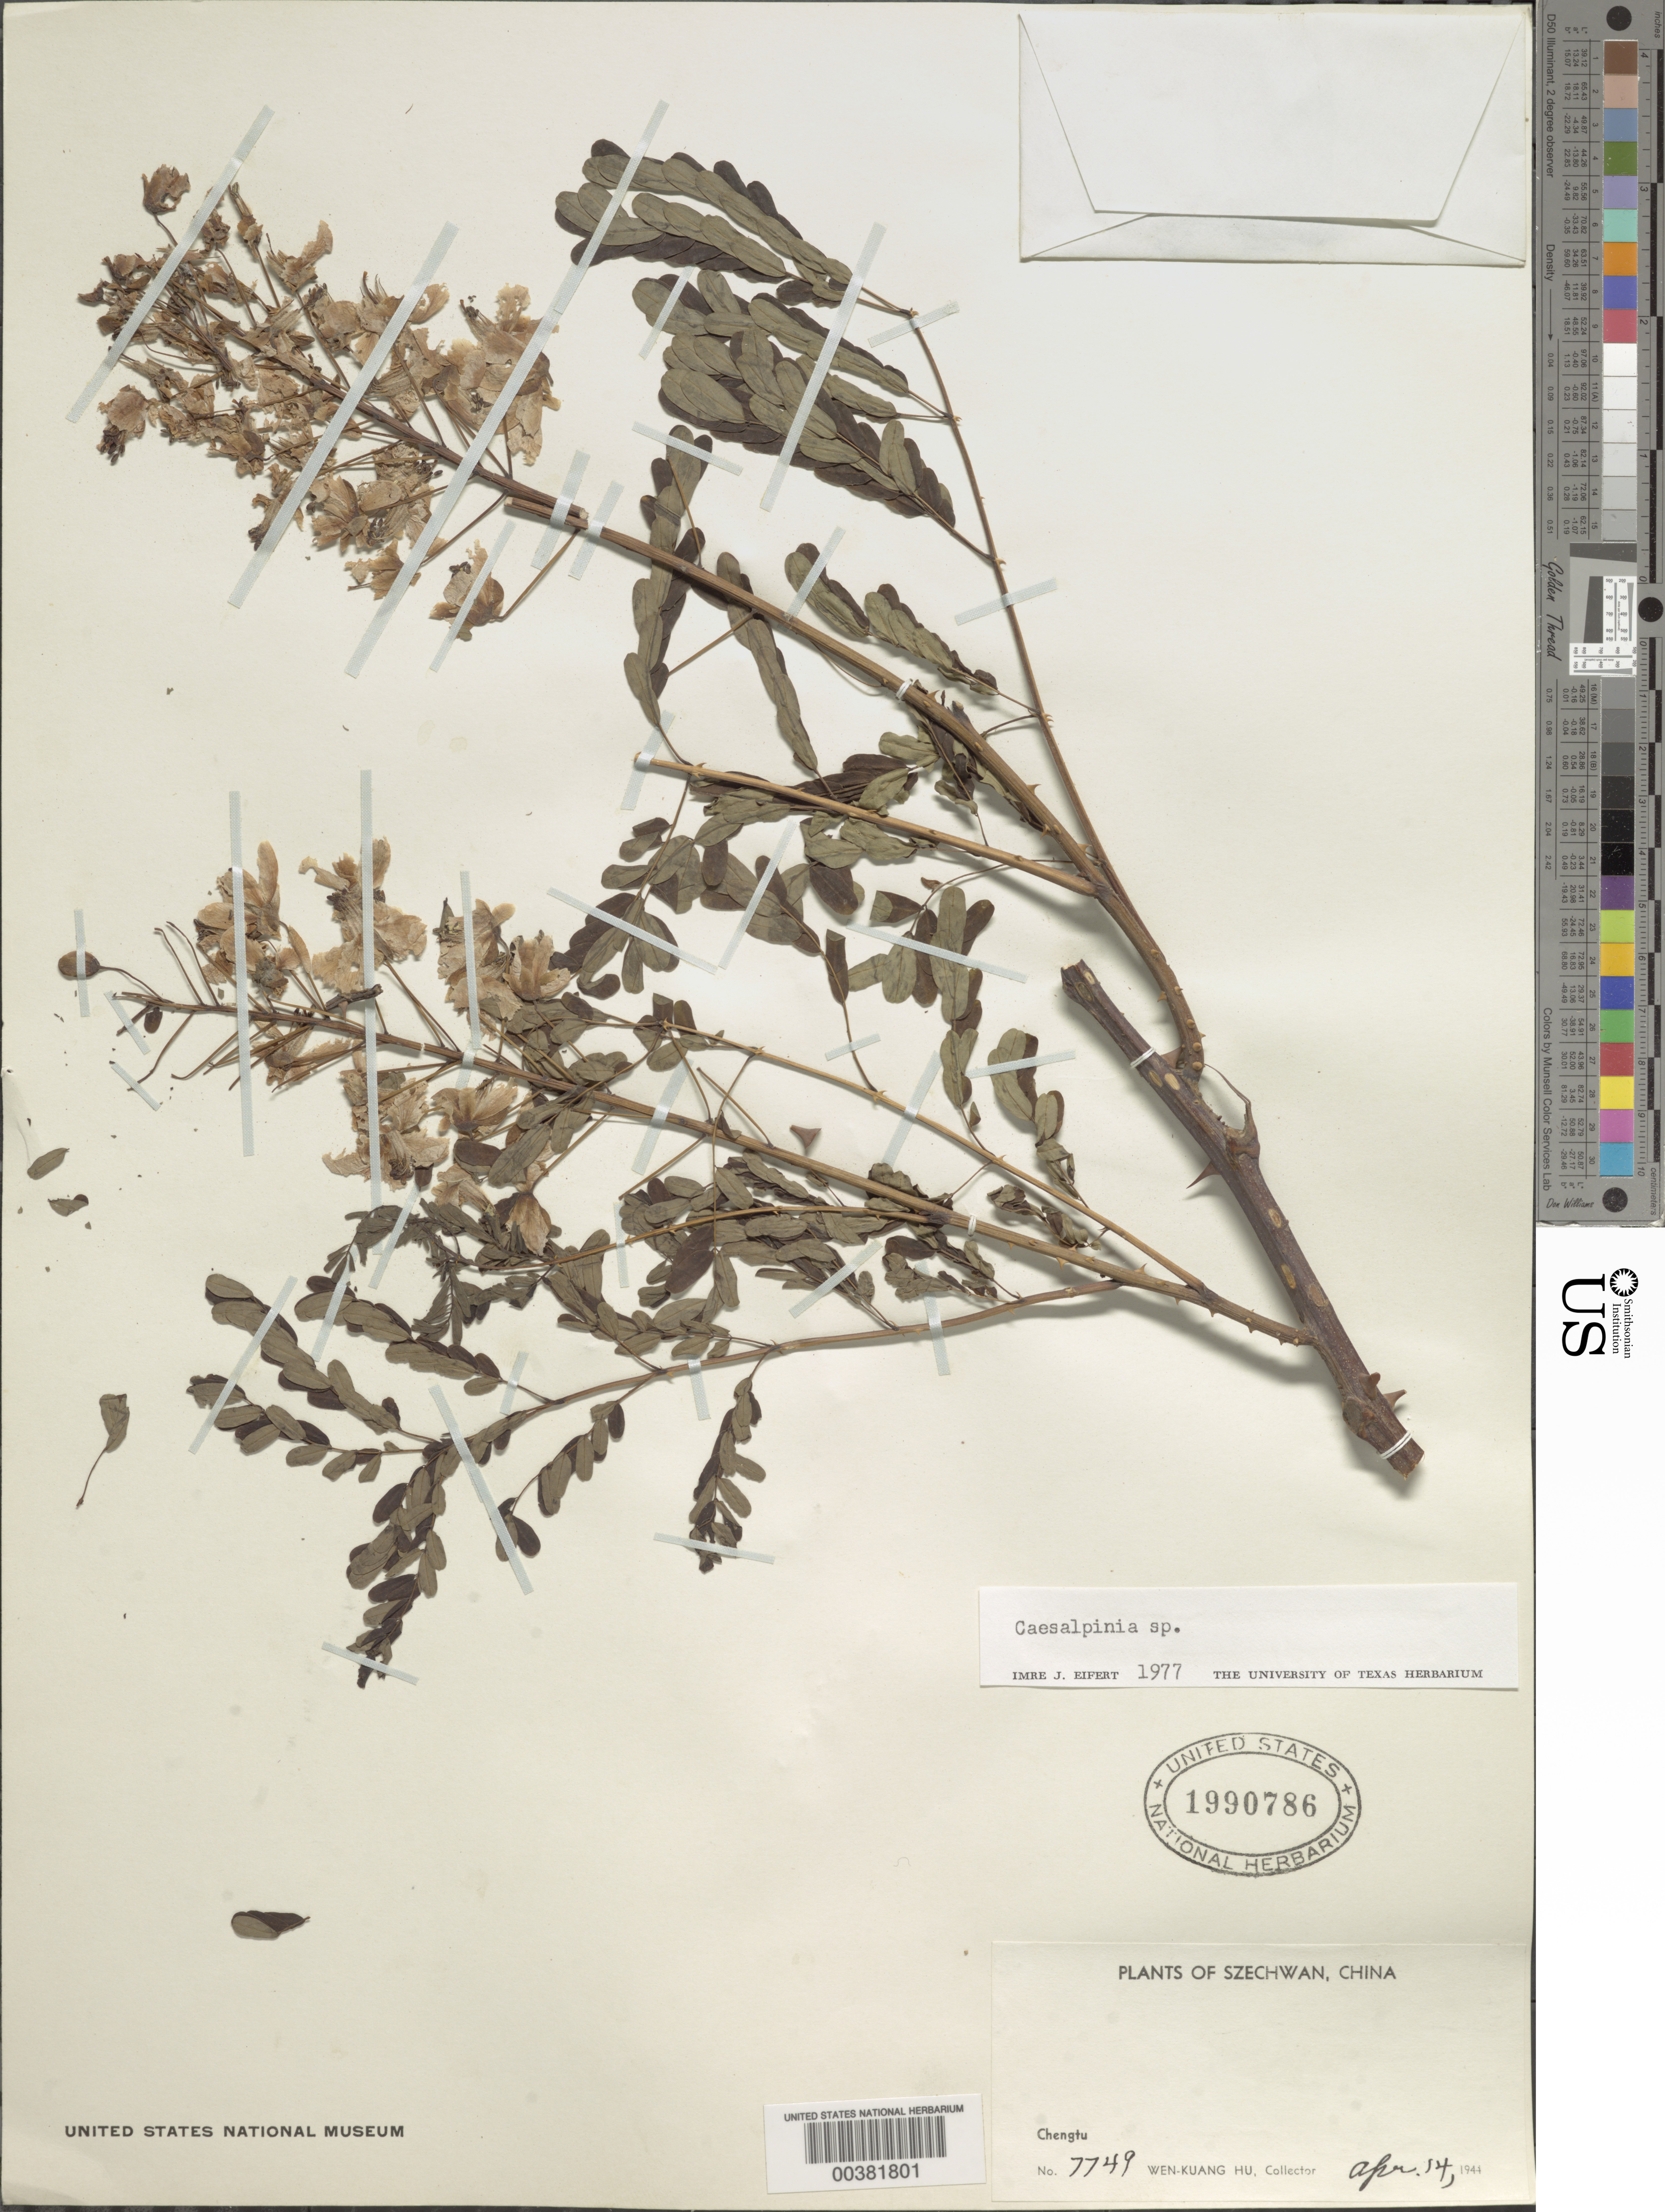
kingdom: Plantae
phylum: Tracheophyta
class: Magnoliopsida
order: Fabales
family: Fabaceae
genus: Caesalpinia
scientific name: Caesalpinia sp.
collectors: W. K. Hu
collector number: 7749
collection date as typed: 14 Apr 1944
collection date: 1944-04-14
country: China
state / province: Sichuan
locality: Chengtu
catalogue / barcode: US 1990786